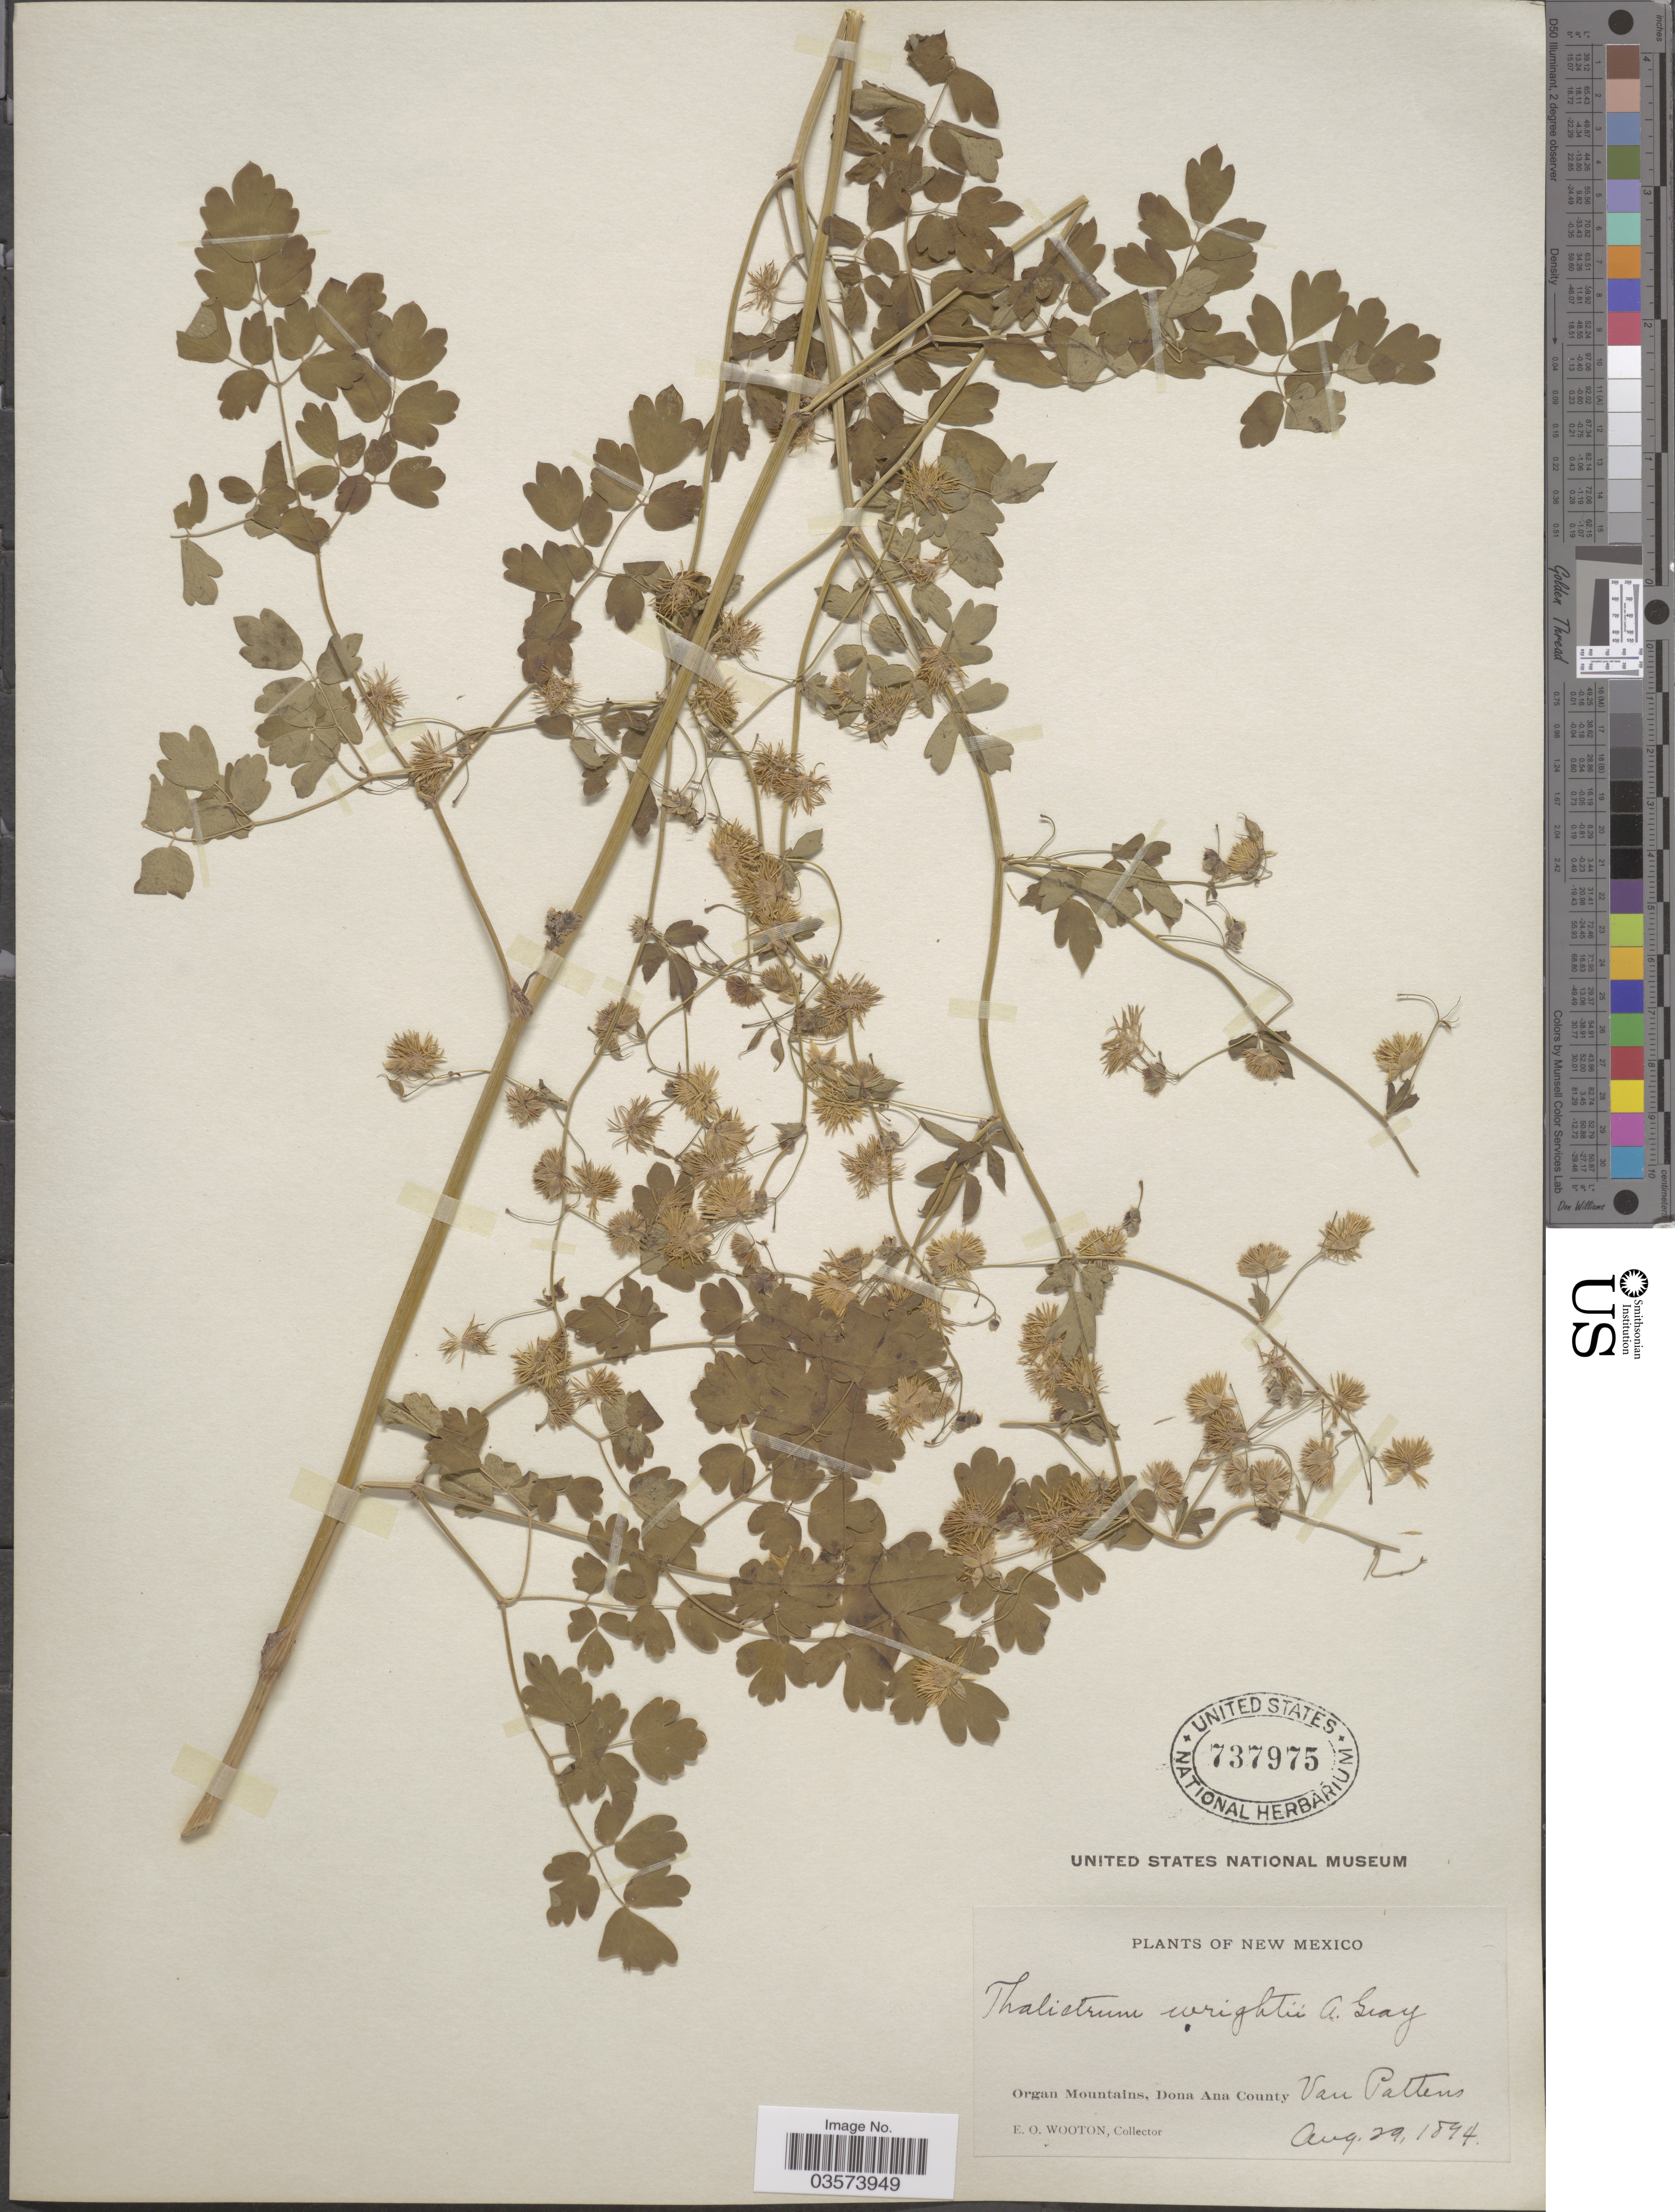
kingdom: Plantae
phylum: Tracheophyta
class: Magnoliopsida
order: Ranunculales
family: Ranunculaceae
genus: Thalictrum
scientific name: Thalictrum fendleri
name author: Engelm. ex A. Gray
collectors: E. O. Wooton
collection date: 1894-08-29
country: United States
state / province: New Mexico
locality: Organ Mountains, Dona Ana County Van Pattens.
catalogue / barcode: US 737975